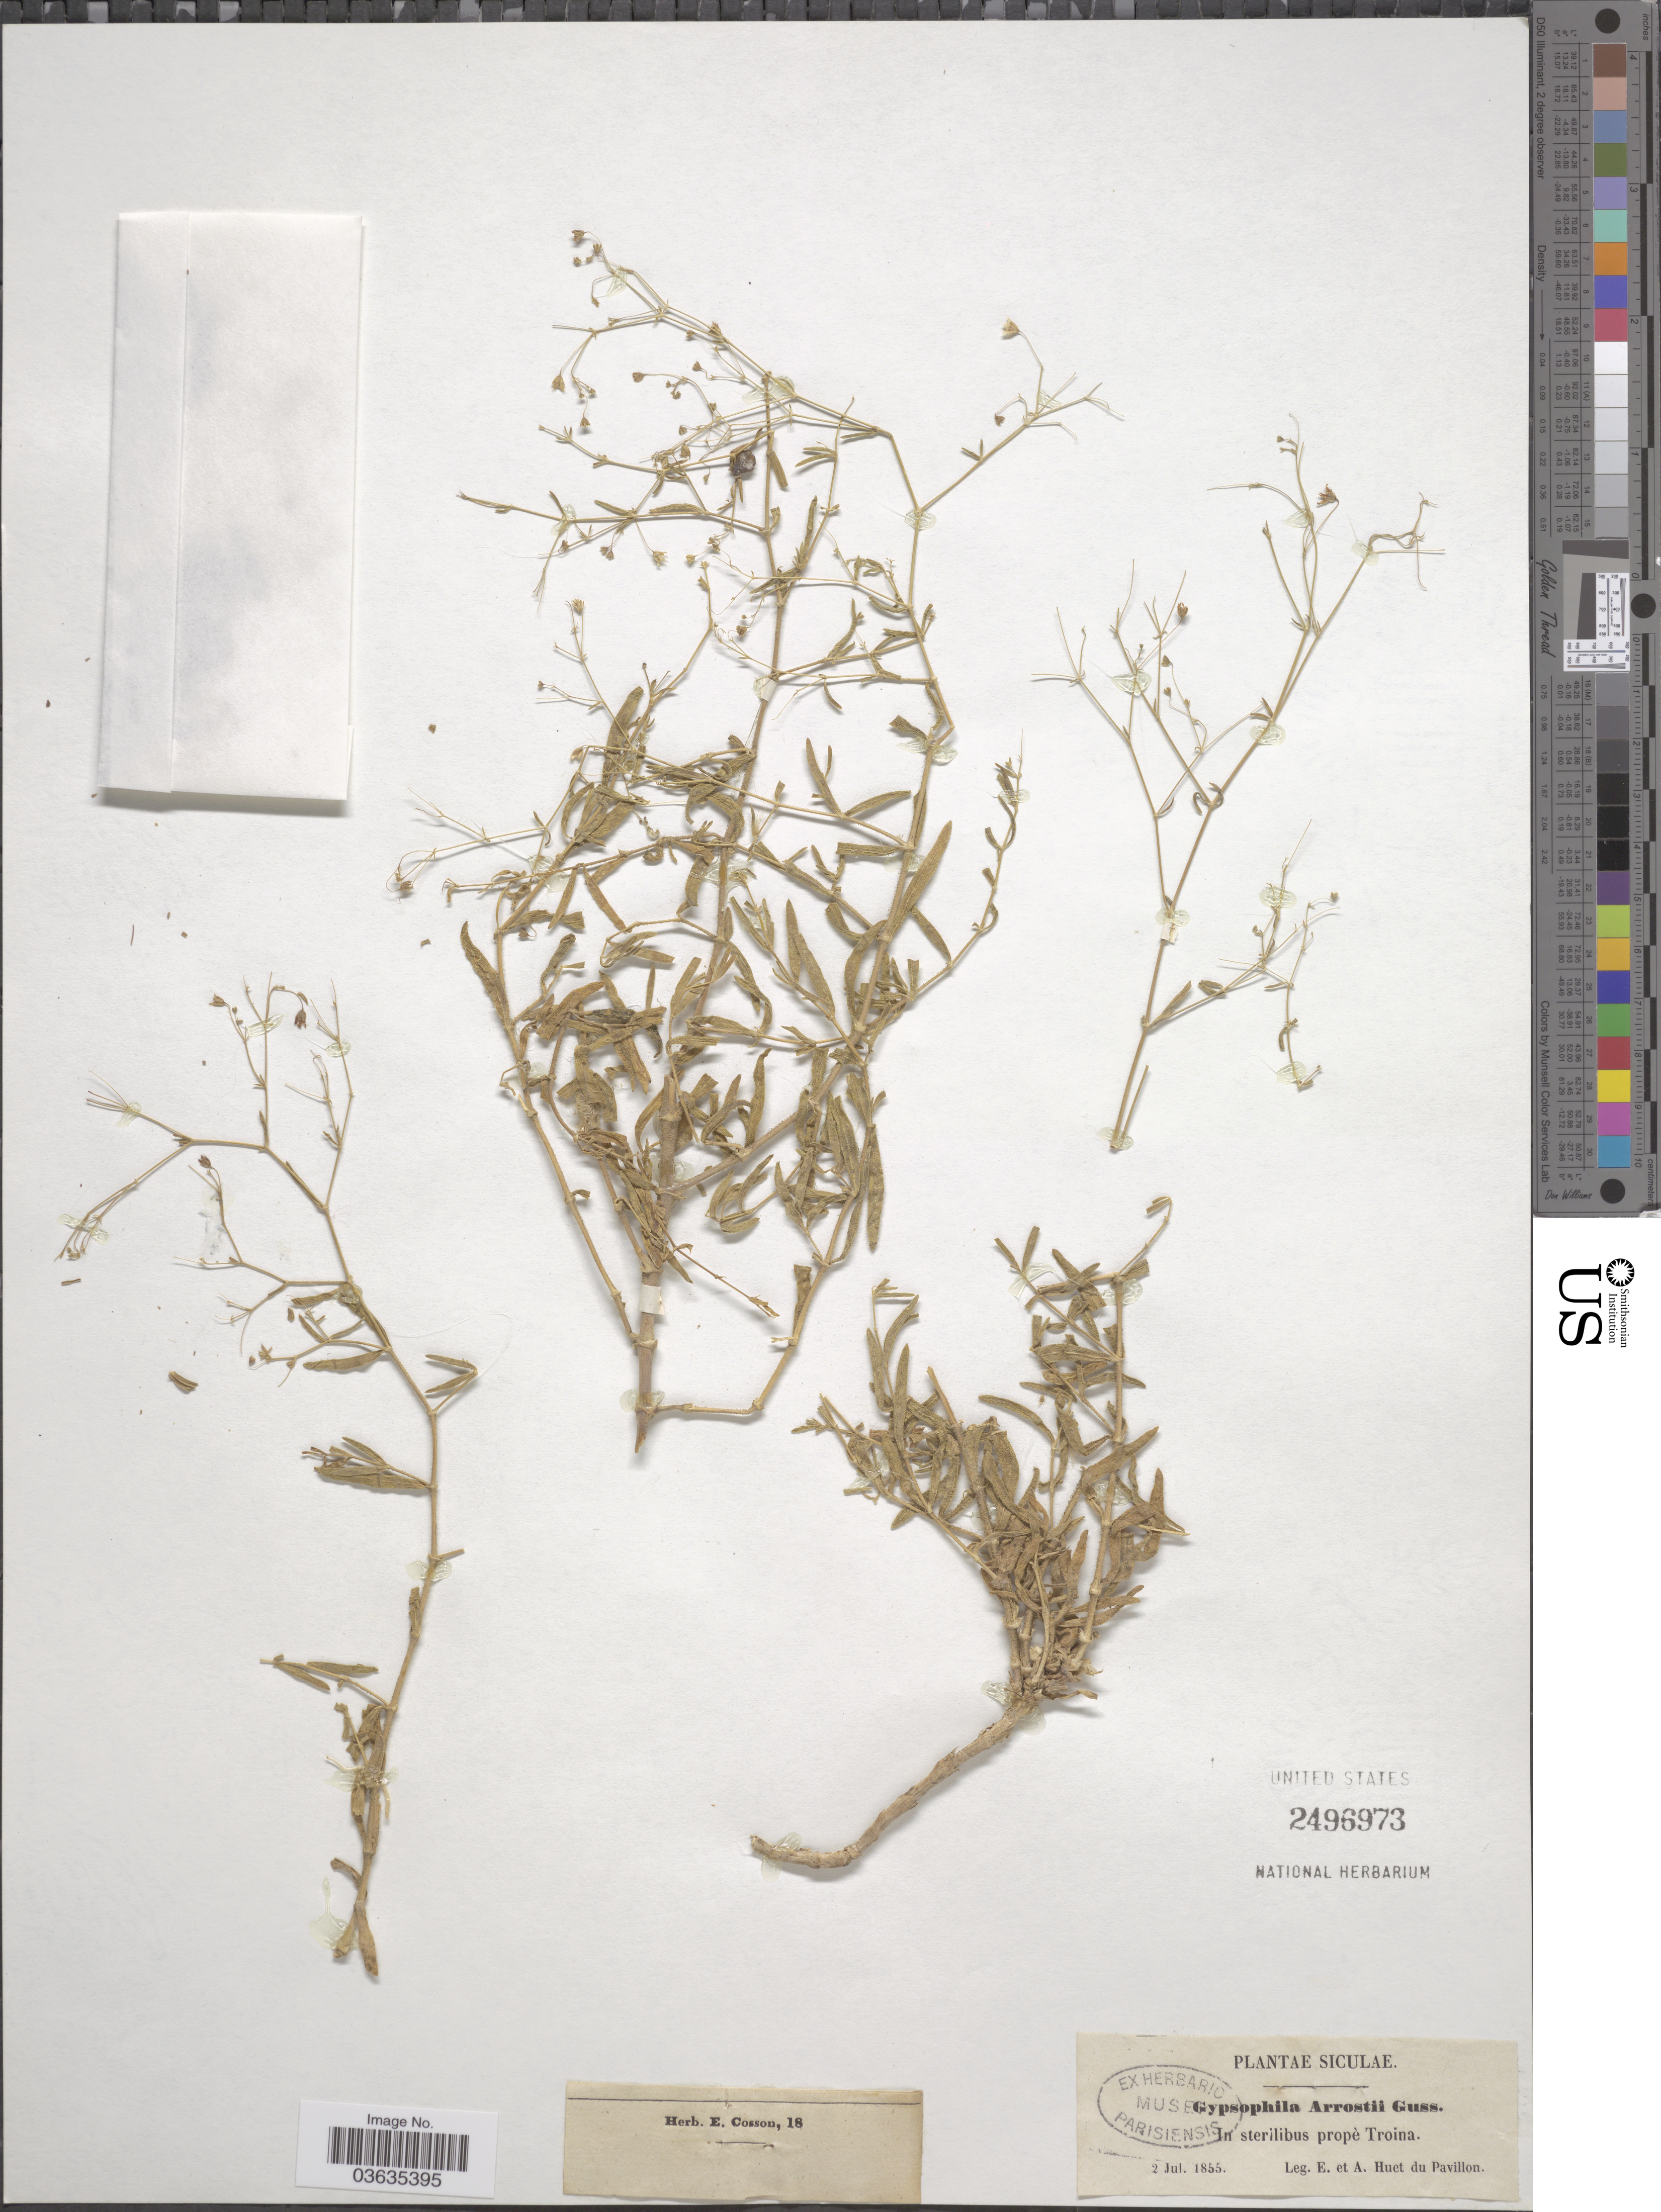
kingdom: Plantae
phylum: Tracheophyta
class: Magnoliopsida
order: Caryophyllales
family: Caryophyllaceae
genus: Gypsophila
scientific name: Gypsophila arrostii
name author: Gussone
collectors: E. Huet du Pavillon & A. Huet du Pavillon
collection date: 1855-07-02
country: Italy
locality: Siculae. In sterilibus propè Troina.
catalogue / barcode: US 2496973